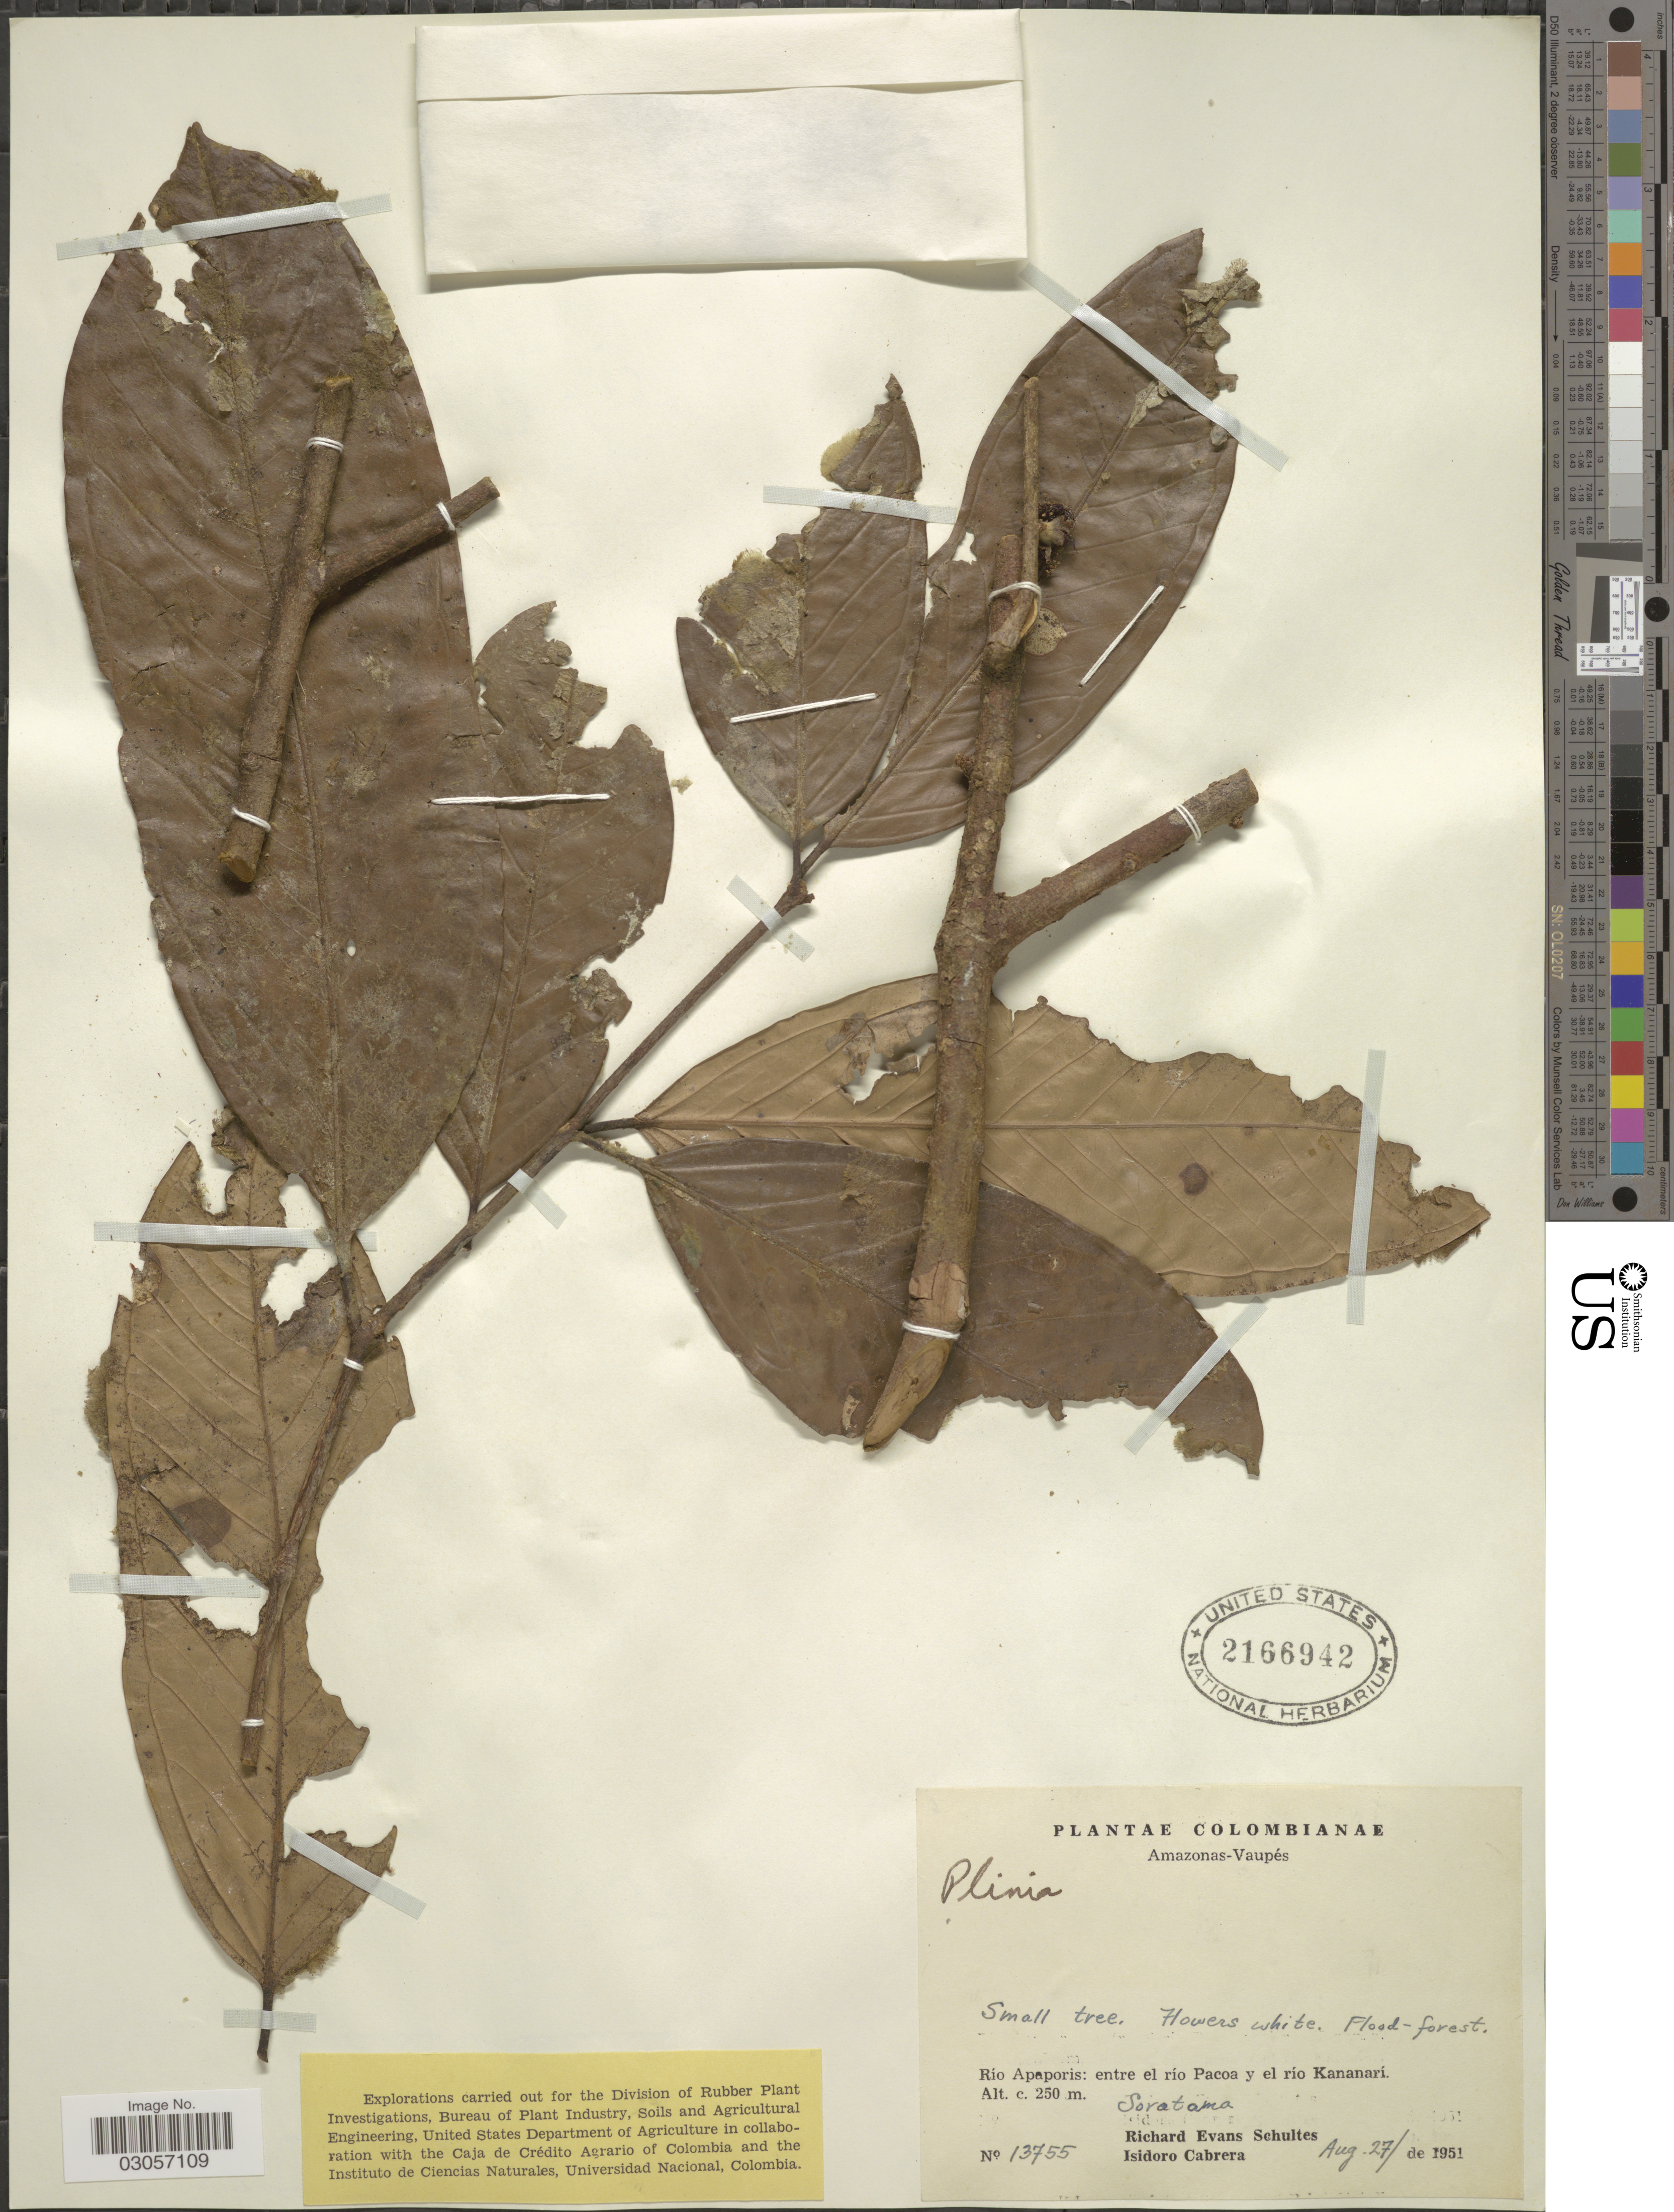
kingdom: Plantae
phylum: Tracheophyta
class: Magnoliopsida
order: Myrtales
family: Myrtaceae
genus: Plinia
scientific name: Plinia sp.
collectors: R. E. Schultes & I. Cabrera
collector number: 13755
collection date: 1951-08-27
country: Colombia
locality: Amzonas-Vaupés, Río Apaporis: entre río Pacoa y el rio Kananarí, Soratama.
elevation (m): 250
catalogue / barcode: US 2166942